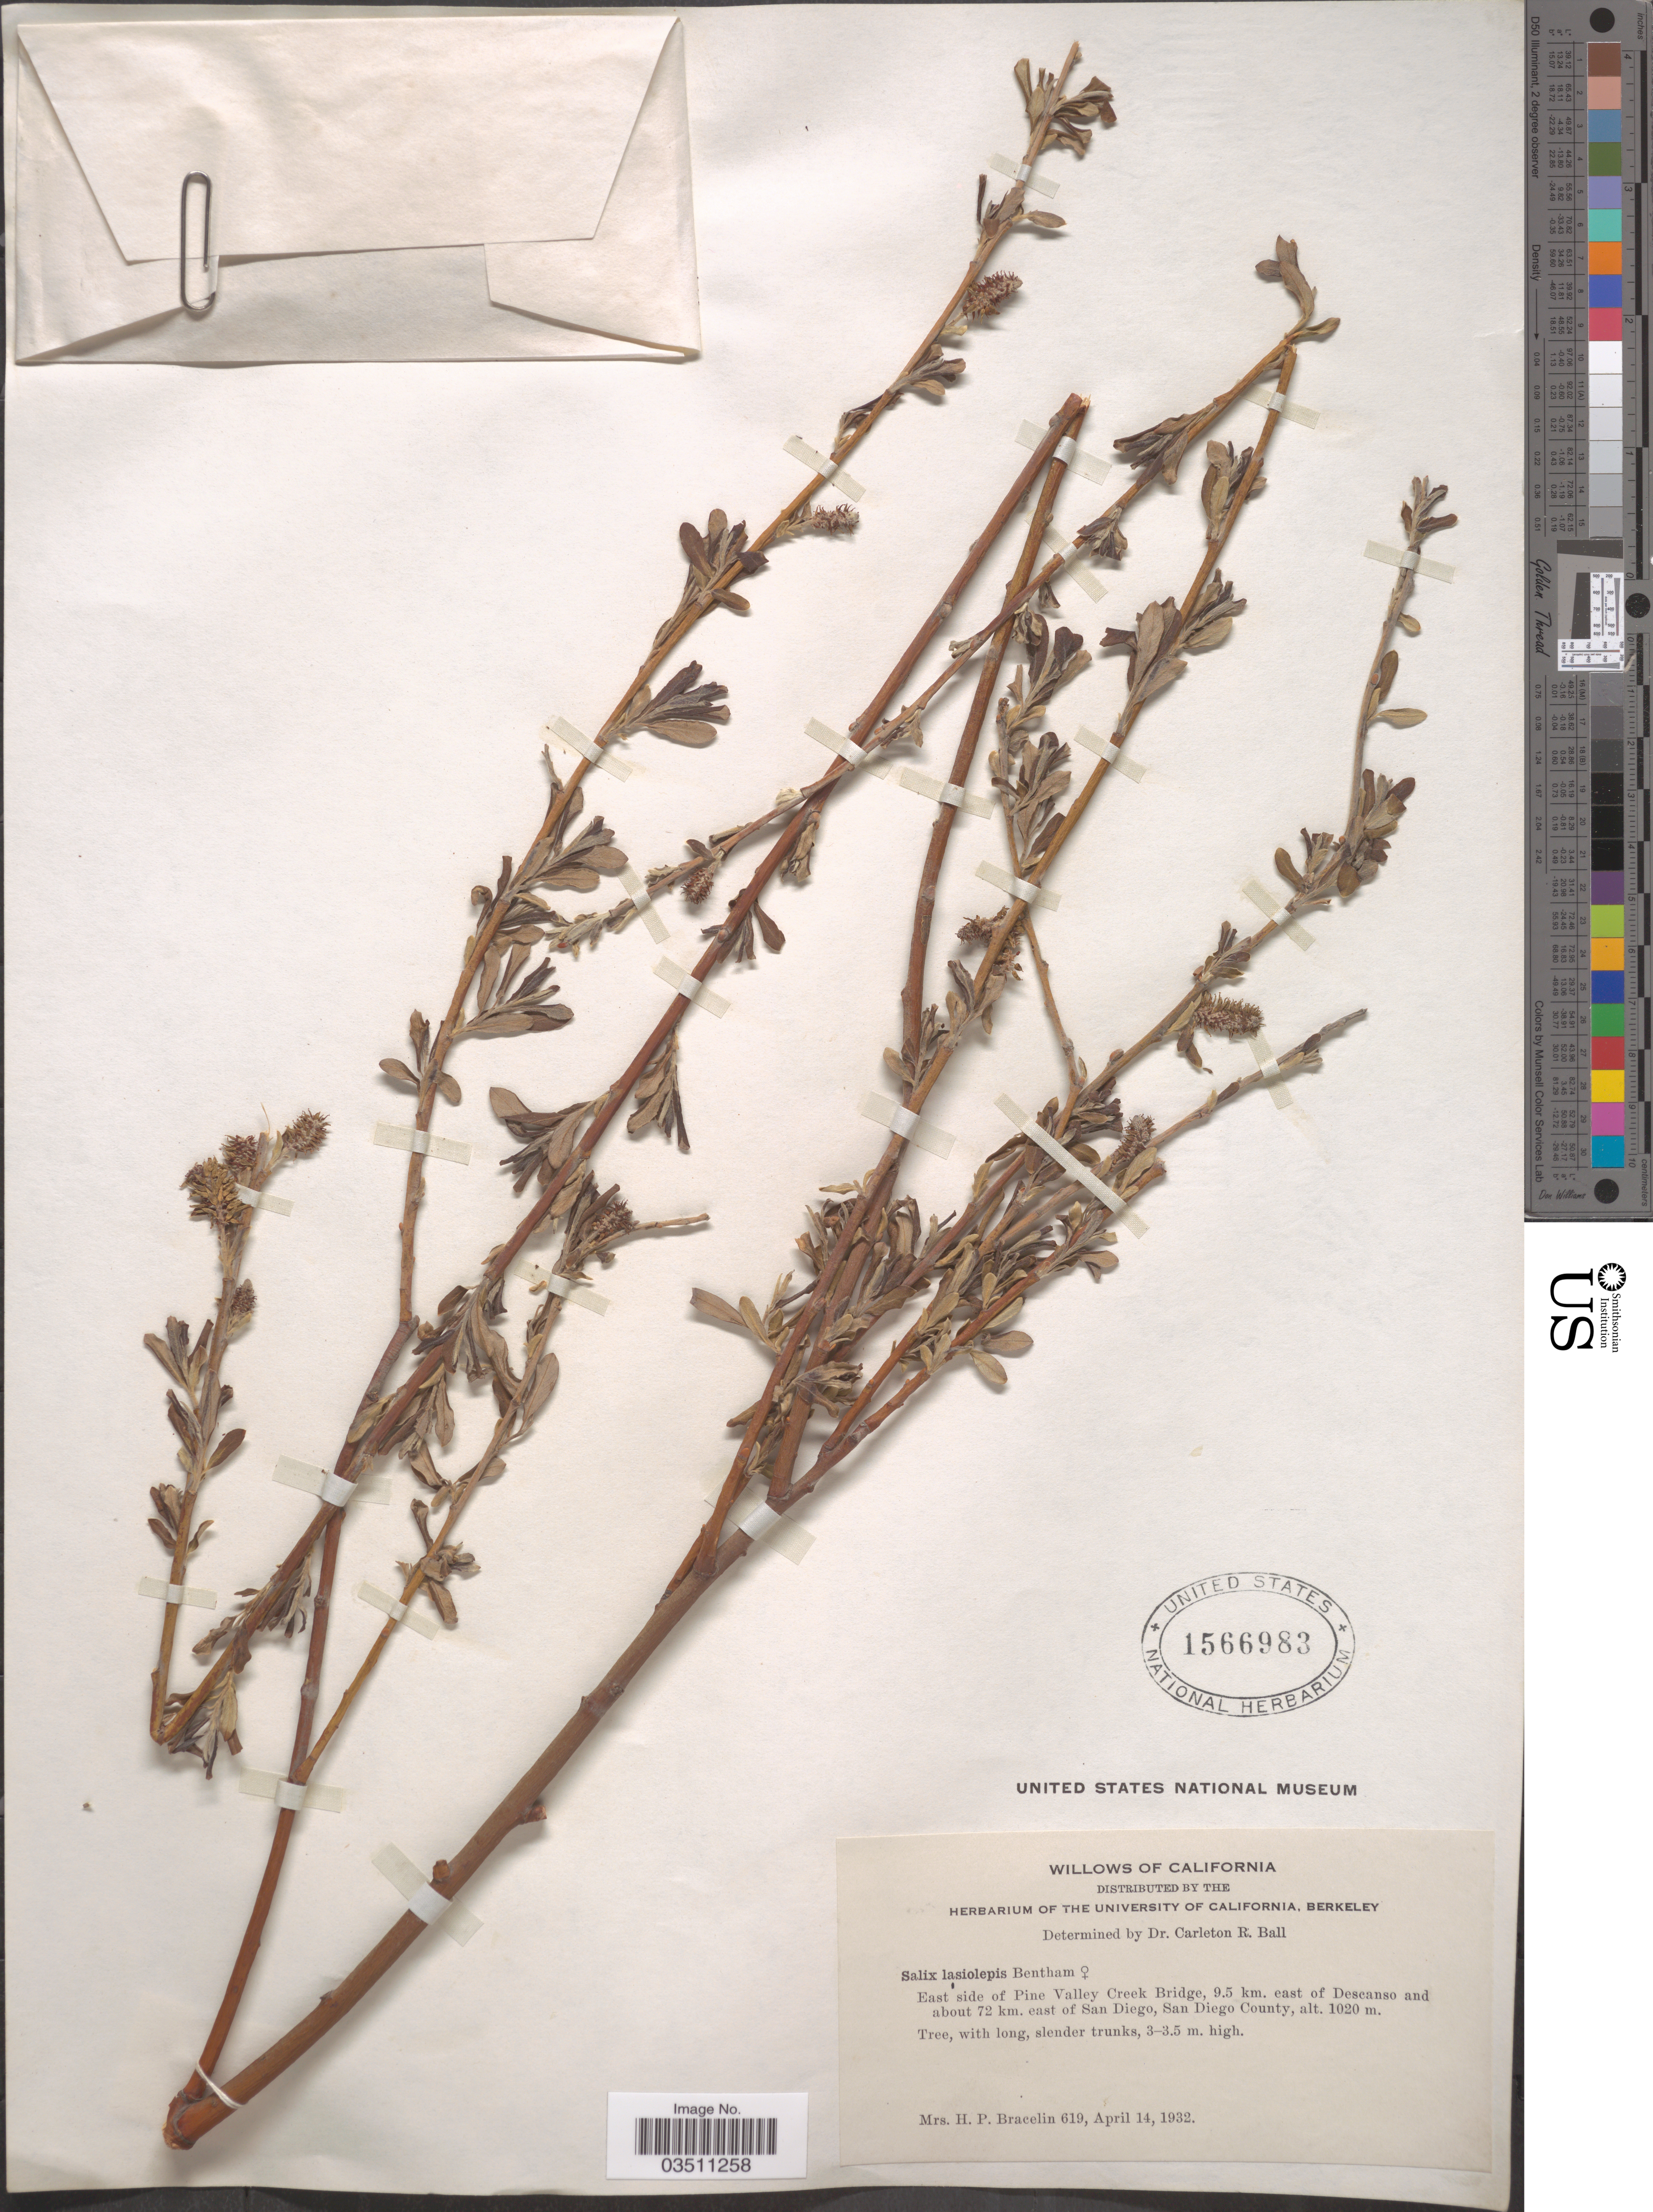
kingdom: Plantae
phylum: Tracheophyta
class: Magnoliopsida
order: Malpighiales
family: Salicaceae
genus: Salix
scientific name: Salix lasiolepis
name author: Benth.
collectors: H. Bracelin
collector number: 619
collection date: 1932-04-14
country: United States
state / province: California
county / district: San Diego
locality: East side of Pine Valley Creek Bridge, 9.5 km. east of Descanso and about 72 km. east of San Diego, San Diego County.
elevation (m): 1020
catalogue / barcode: US 1566983